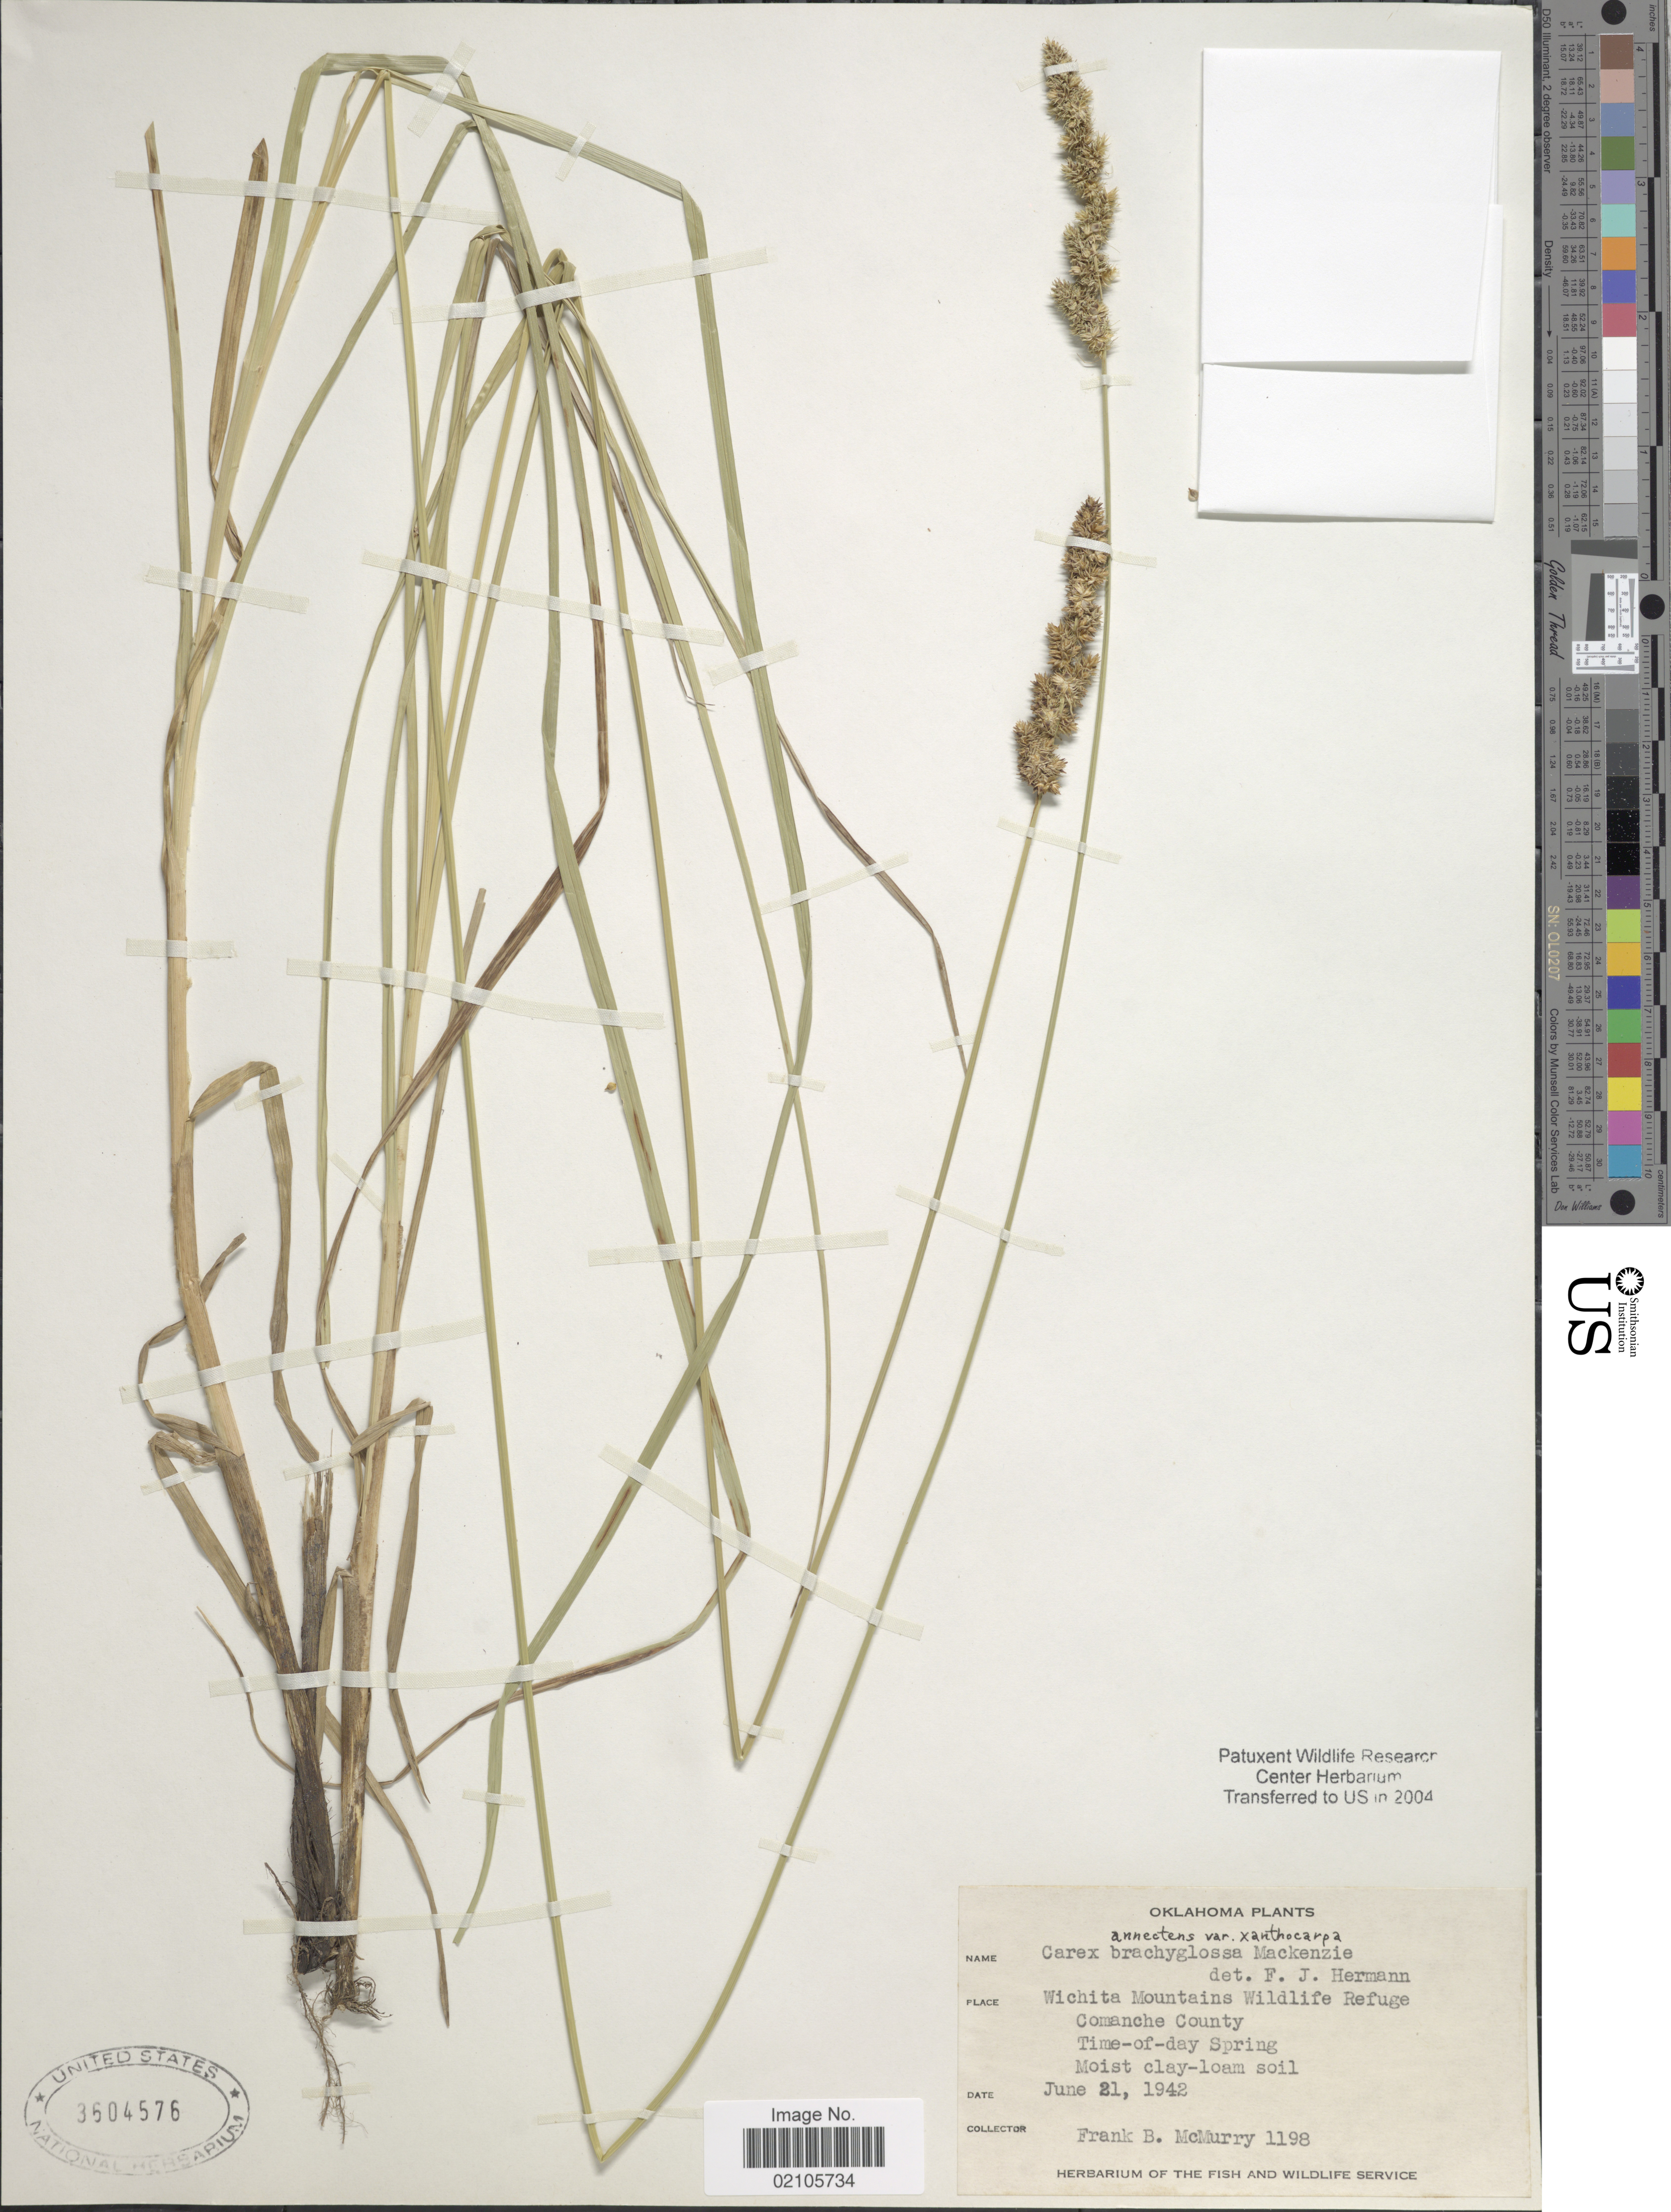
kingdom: Plantae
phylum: Tracheophyta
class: Liliopsida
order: Poales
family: Cyperaceae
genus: Carex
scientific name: Carex annectens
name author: (E.P. Bicknell) E.P. Bicknell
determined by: Strong, Mark T., (BOT), Smithsonian Institution - National Museum of Natural History (UNITED STATES)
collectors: F. B. McMurry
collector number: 1198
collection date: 1942-06-21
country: United States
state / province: Oklahoma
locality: Wichita Mountains Wildlife Refuge Comanche County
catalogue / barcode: US 3604576